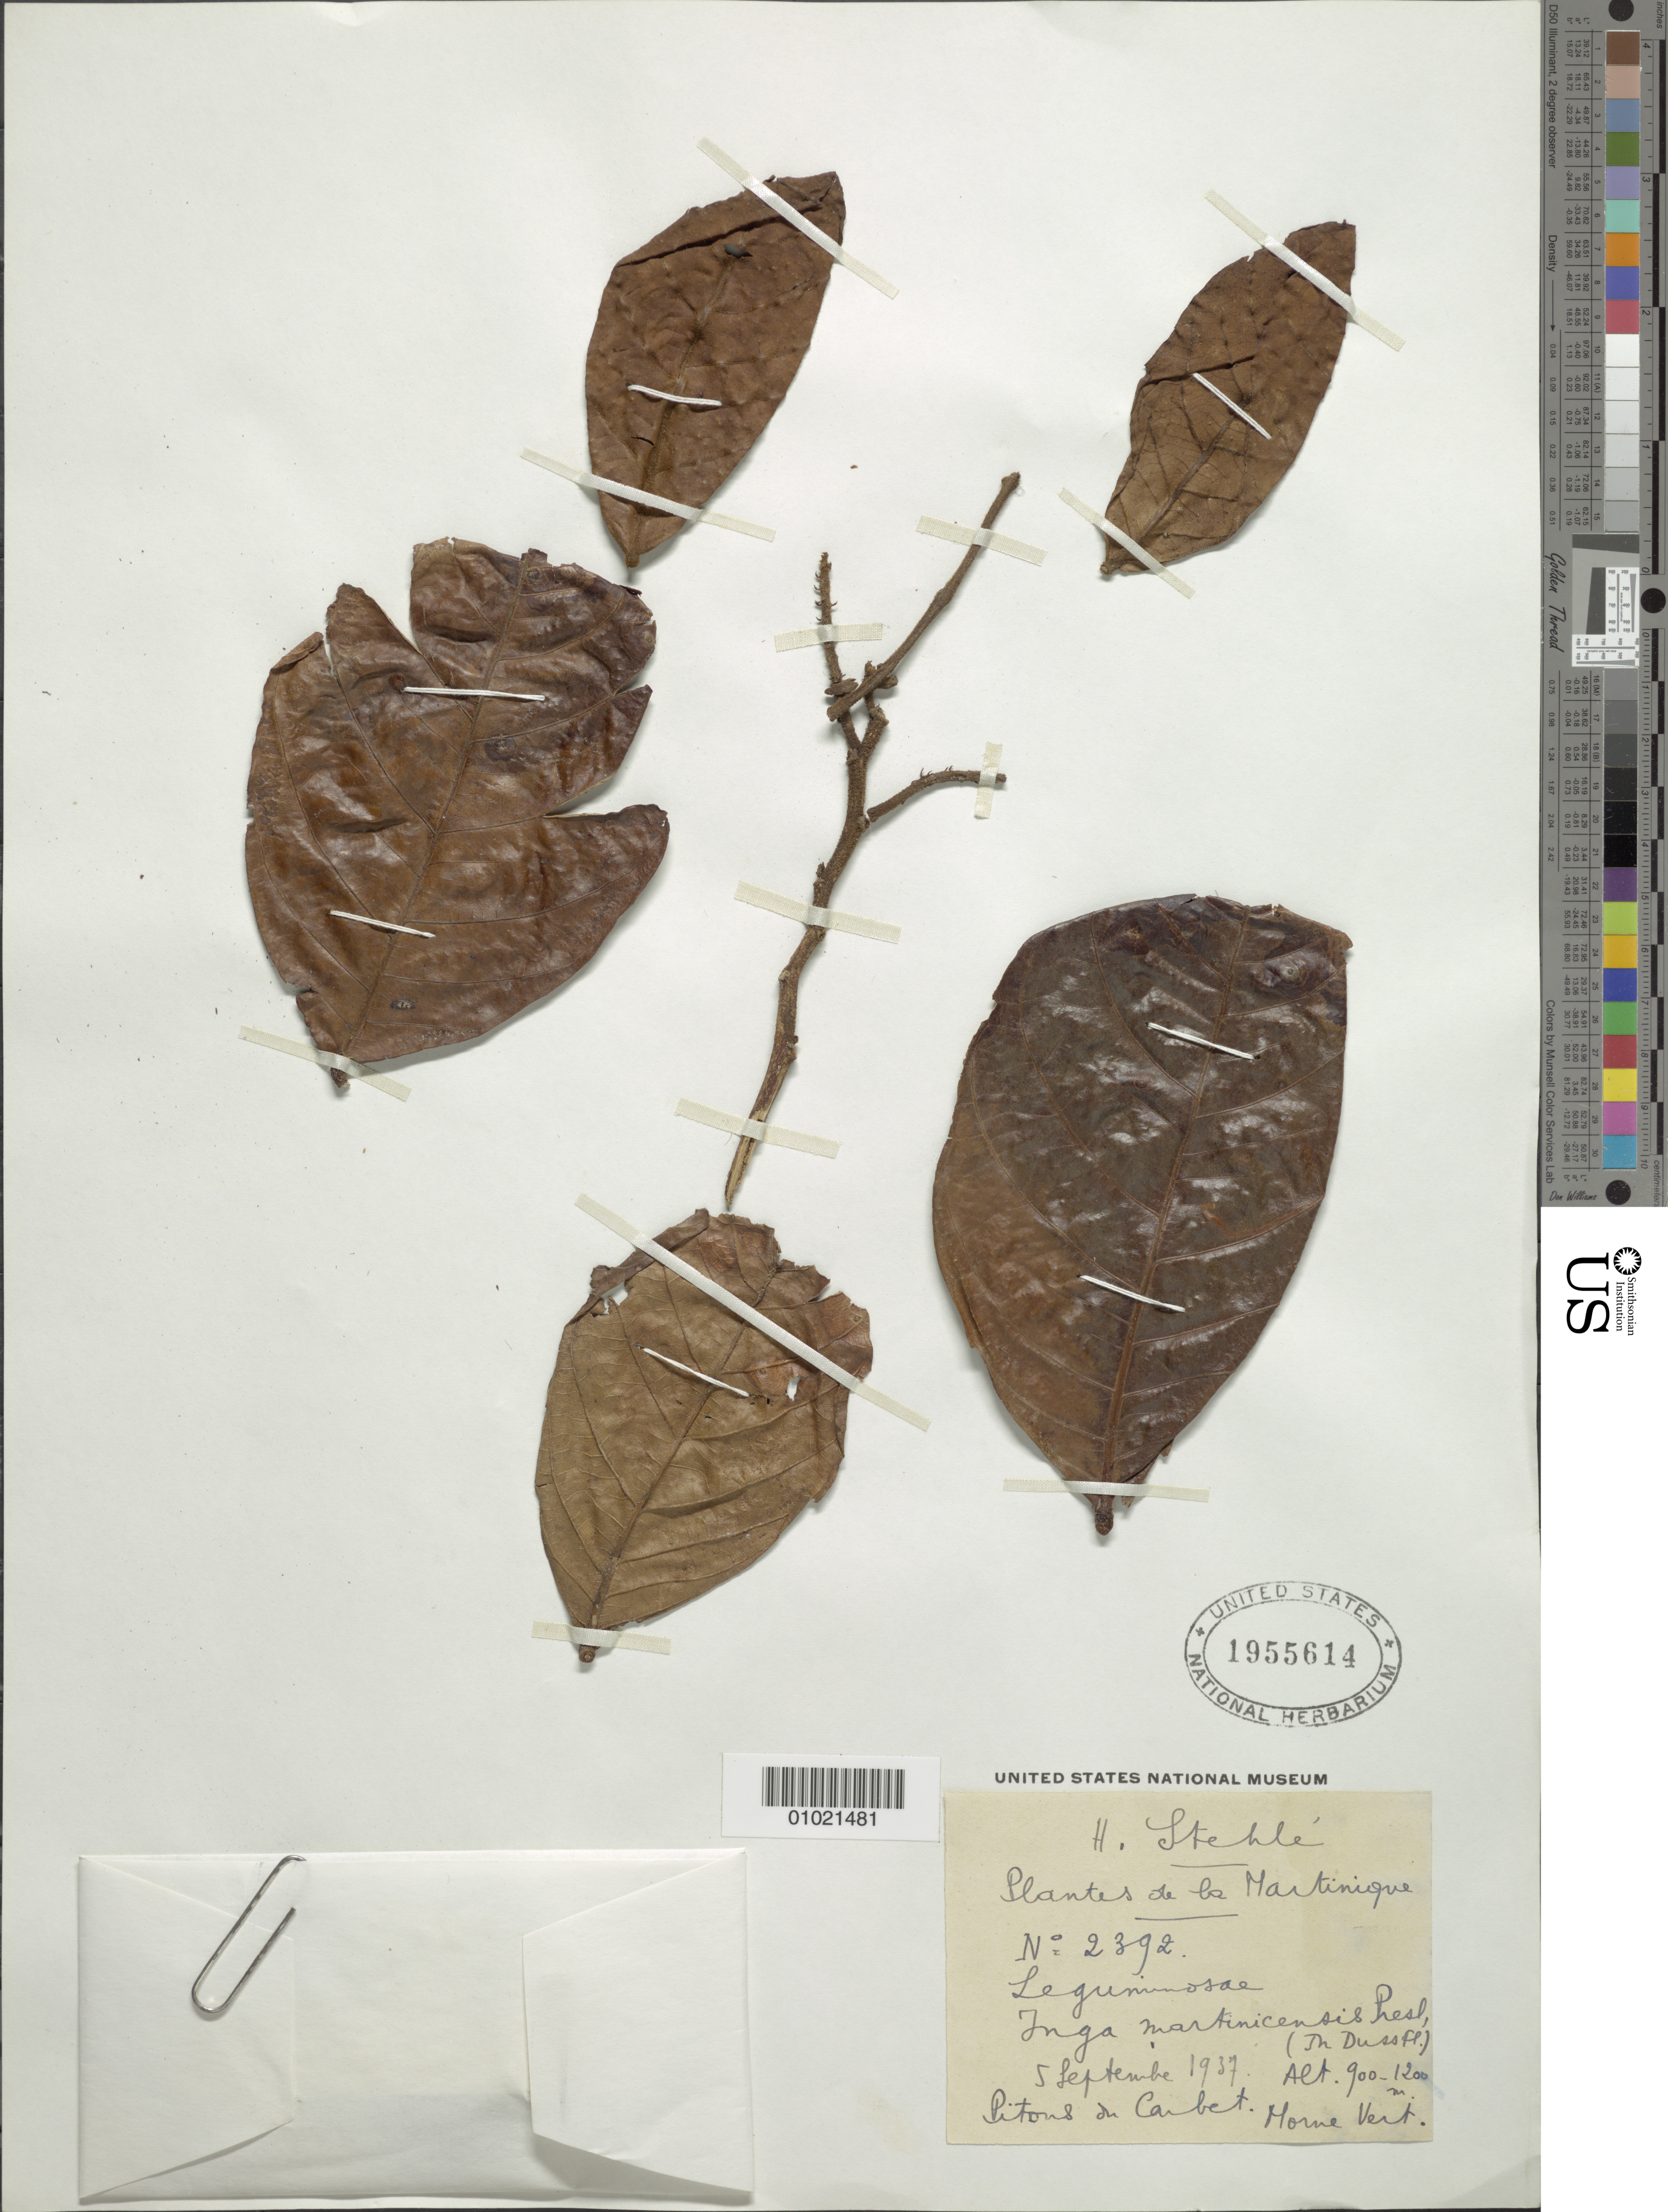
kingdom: Plantae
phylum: Tracheophyta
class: Magnoliopsida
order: Fabales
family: Fabaceae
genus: Inga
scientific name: Inga martinicensis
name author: C. Presl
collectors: H. Stehlé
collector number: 2392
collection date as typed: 05 Sep 1937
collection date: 1937-09-05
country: Martinique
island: Martinique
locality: In Dussfl.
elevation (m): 900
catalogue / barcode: US 1955614